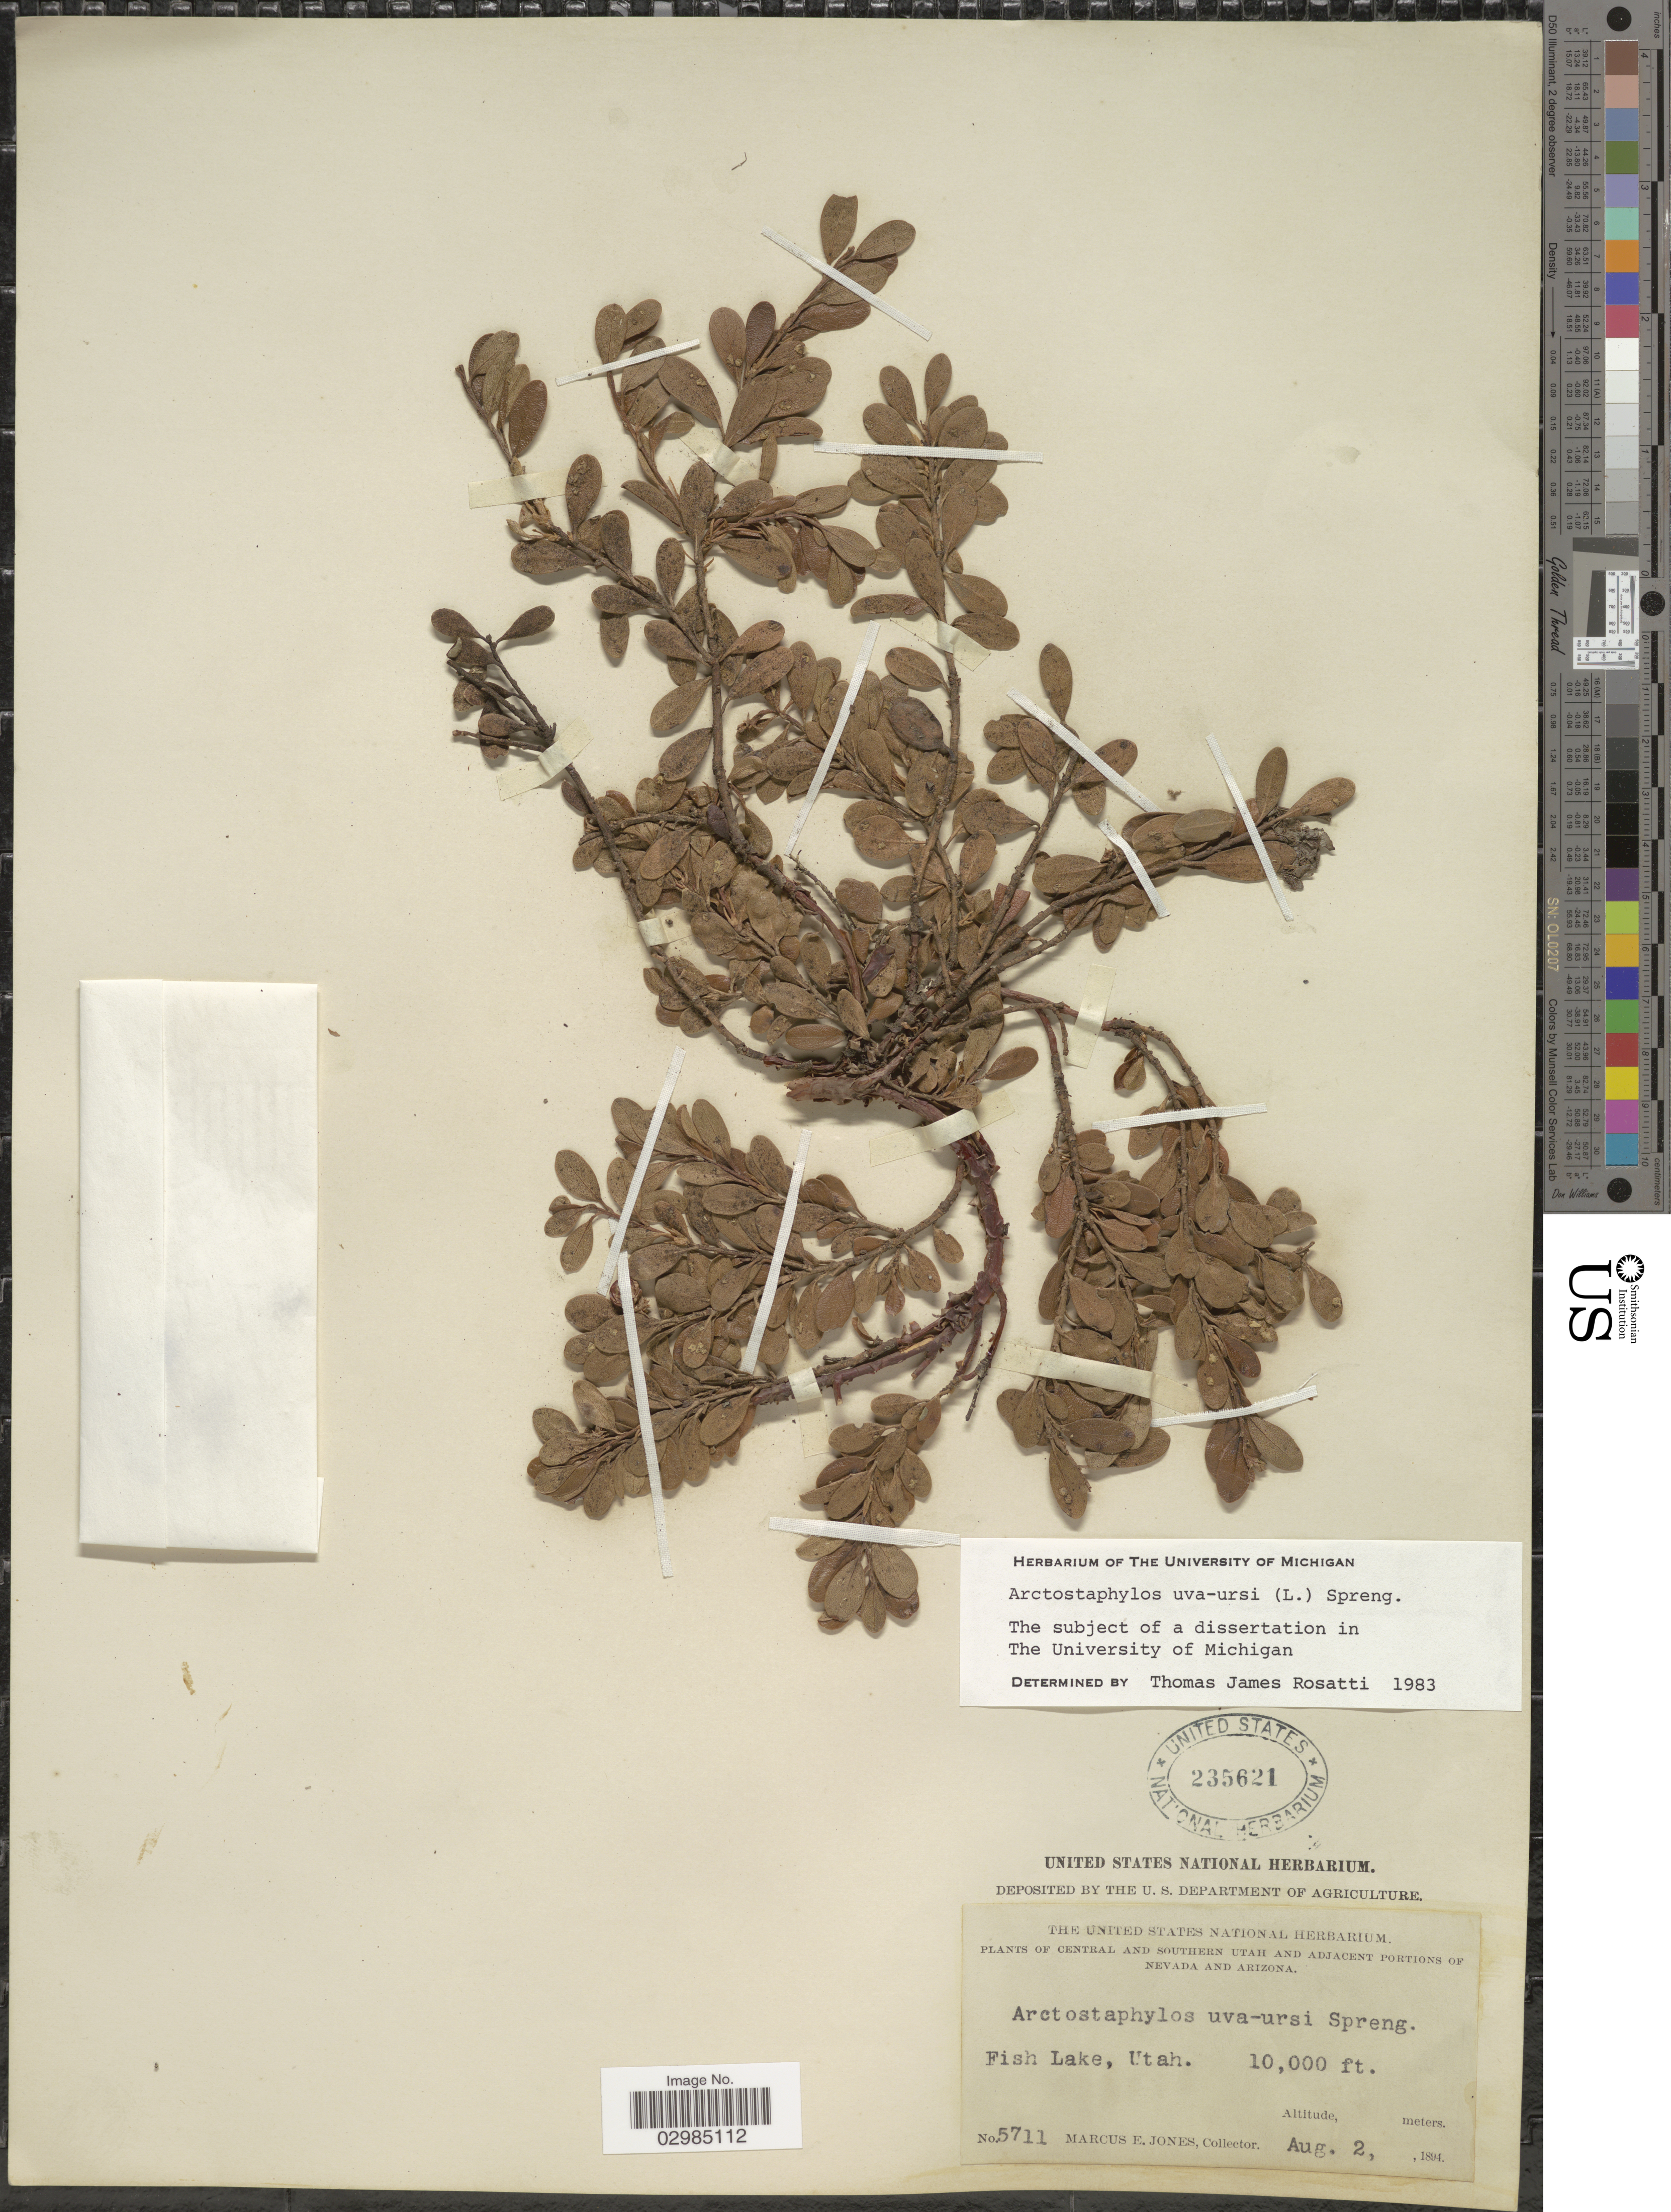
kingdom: Plantae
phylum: Tracheophyta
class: Magnoliopsida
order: Ericales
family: Ericaceae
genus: Arctostaphylos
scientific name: Arctostaphylos uva-ursi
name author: (L.) Spreng.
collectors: M. E. Jones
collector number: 5711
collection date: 1894-08-02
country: United States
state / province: Utah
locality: Southern Utah. Fish Lake.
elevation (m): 3048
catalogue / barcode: US 235621